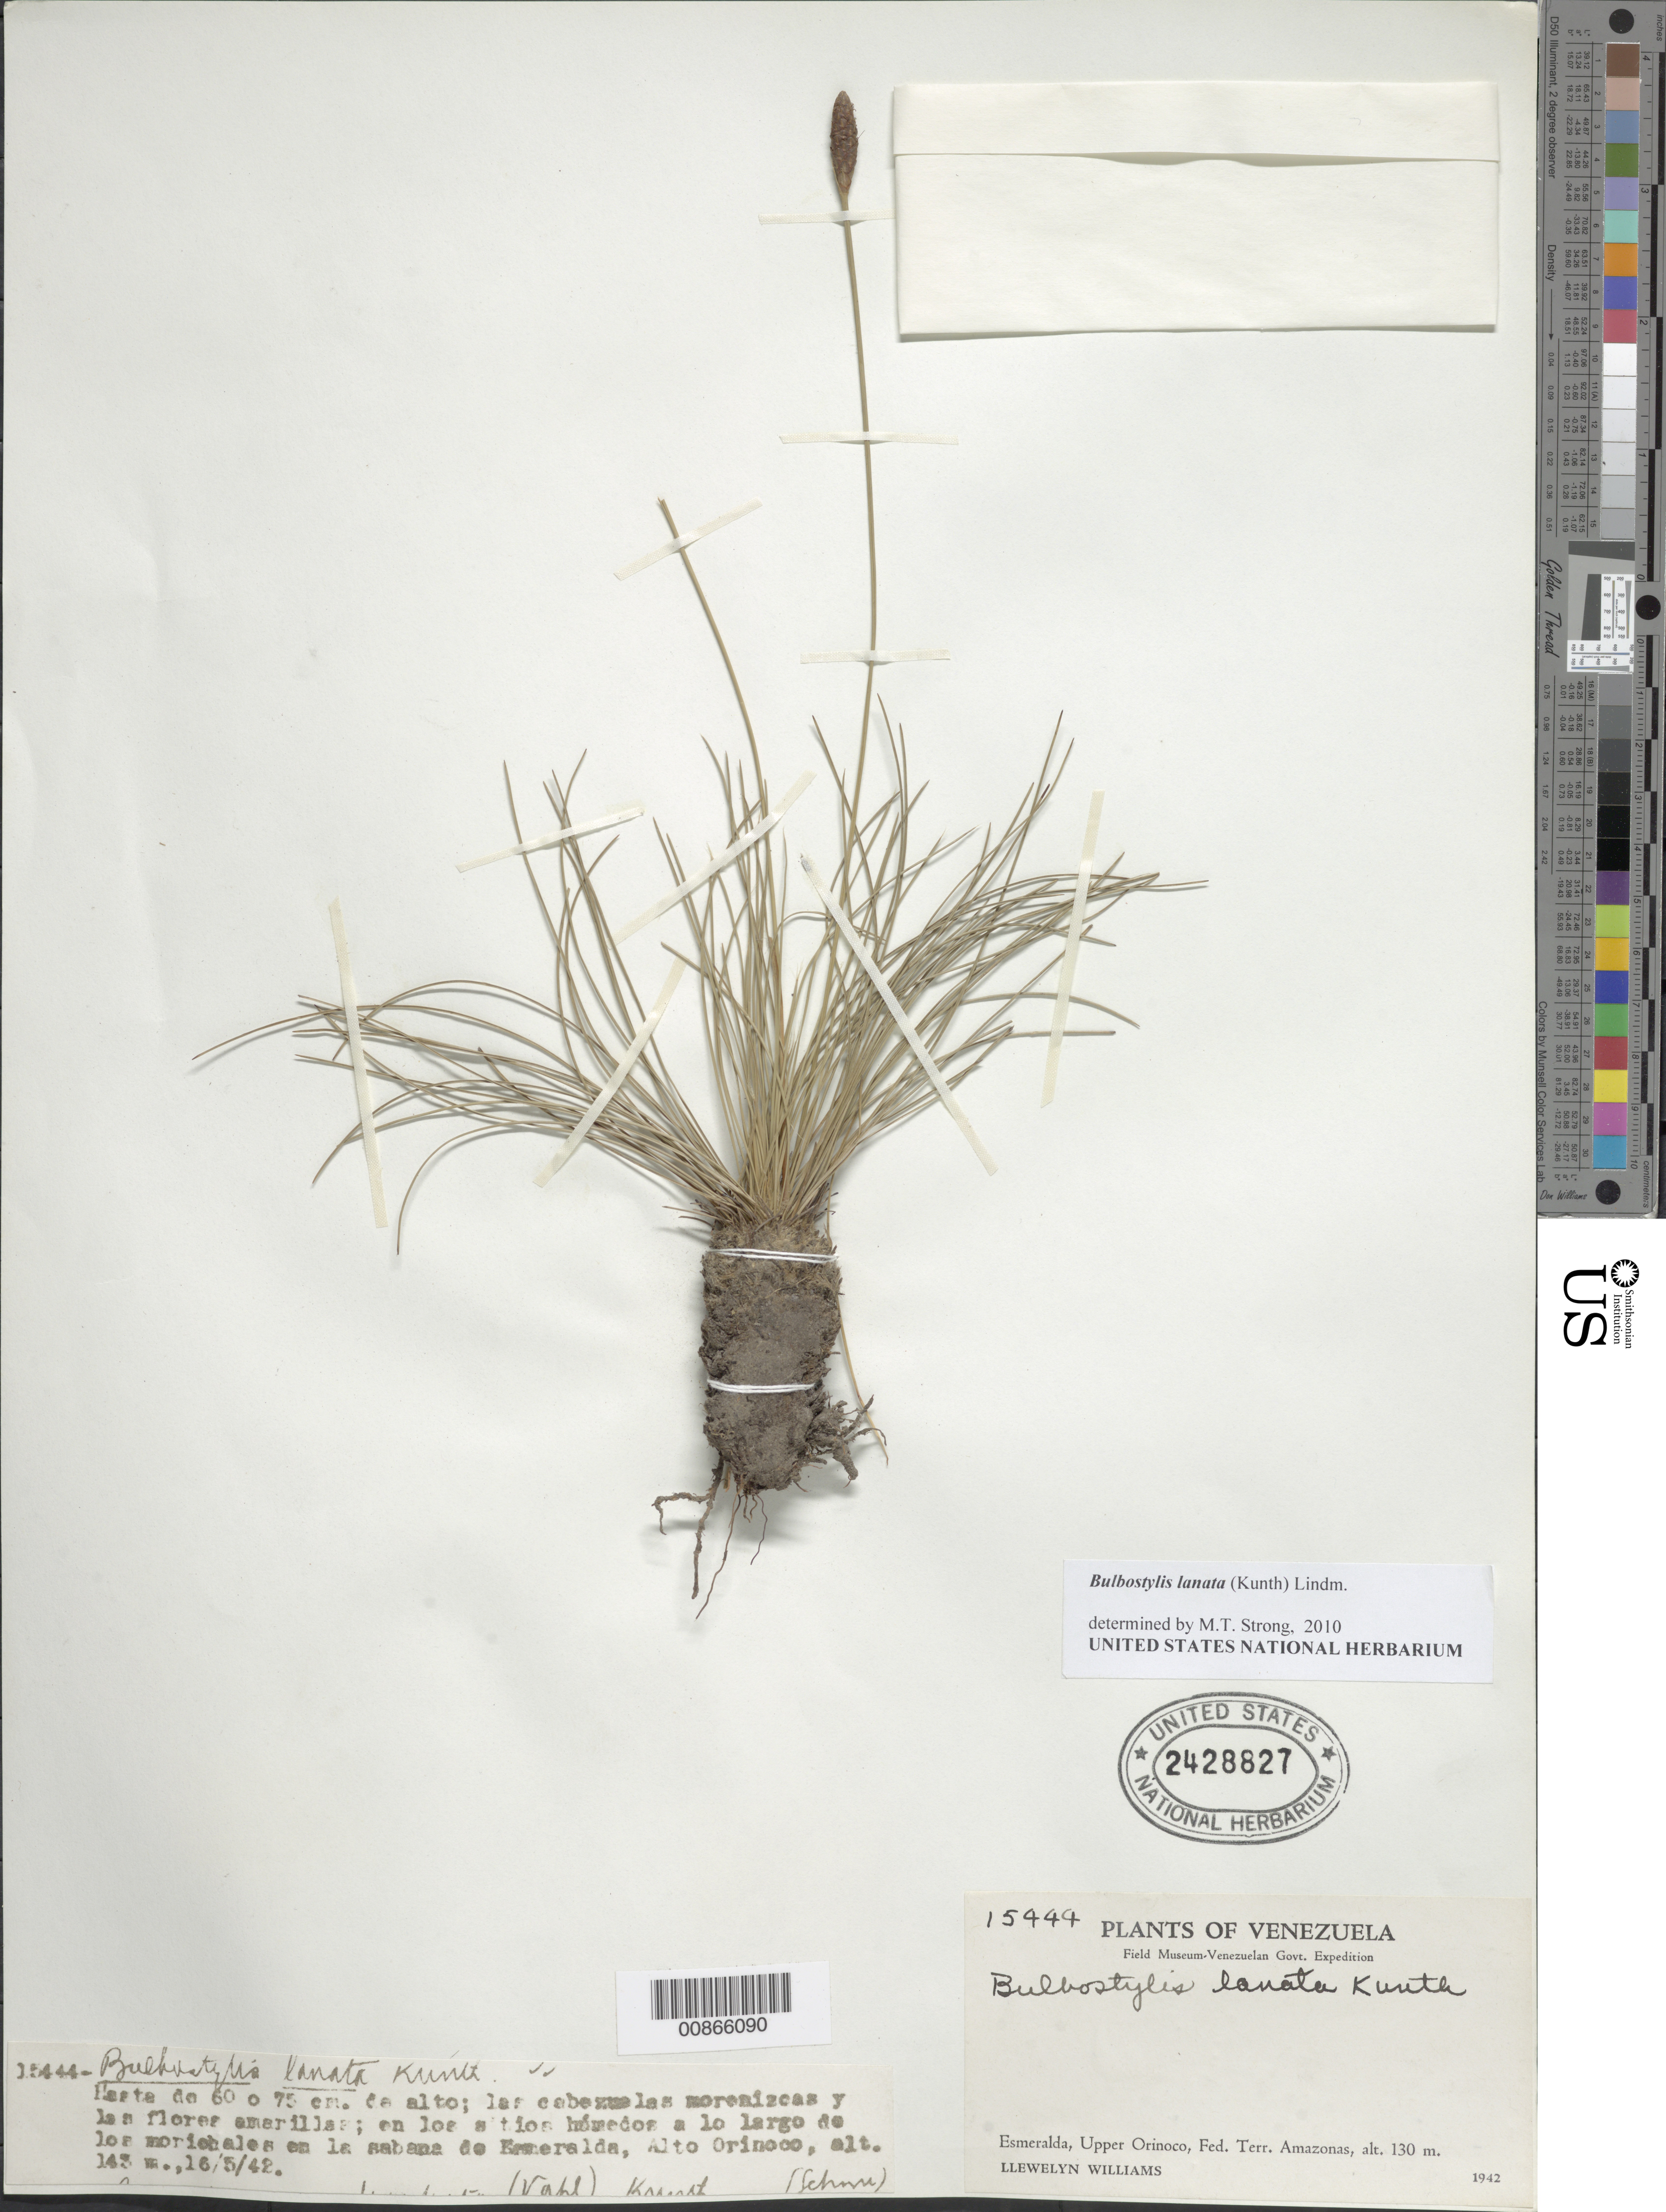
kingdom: Plantae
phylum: Tracheophyta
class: Liliopsida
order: Poales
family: Cyperaceae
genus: Bulbostylis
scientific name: Bulbostylis lanata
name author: (Kunth) Lindm.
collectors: Ll. Williams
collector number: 15444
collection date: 1942-05-16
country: Venezuela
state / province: Amazonas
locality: Esmeralda, Upper Orinoco, Fed. Terr. Amazonas, en la sabana de Esmeraldo, Alto Orinoco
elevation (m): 143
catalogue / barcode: US 2428827